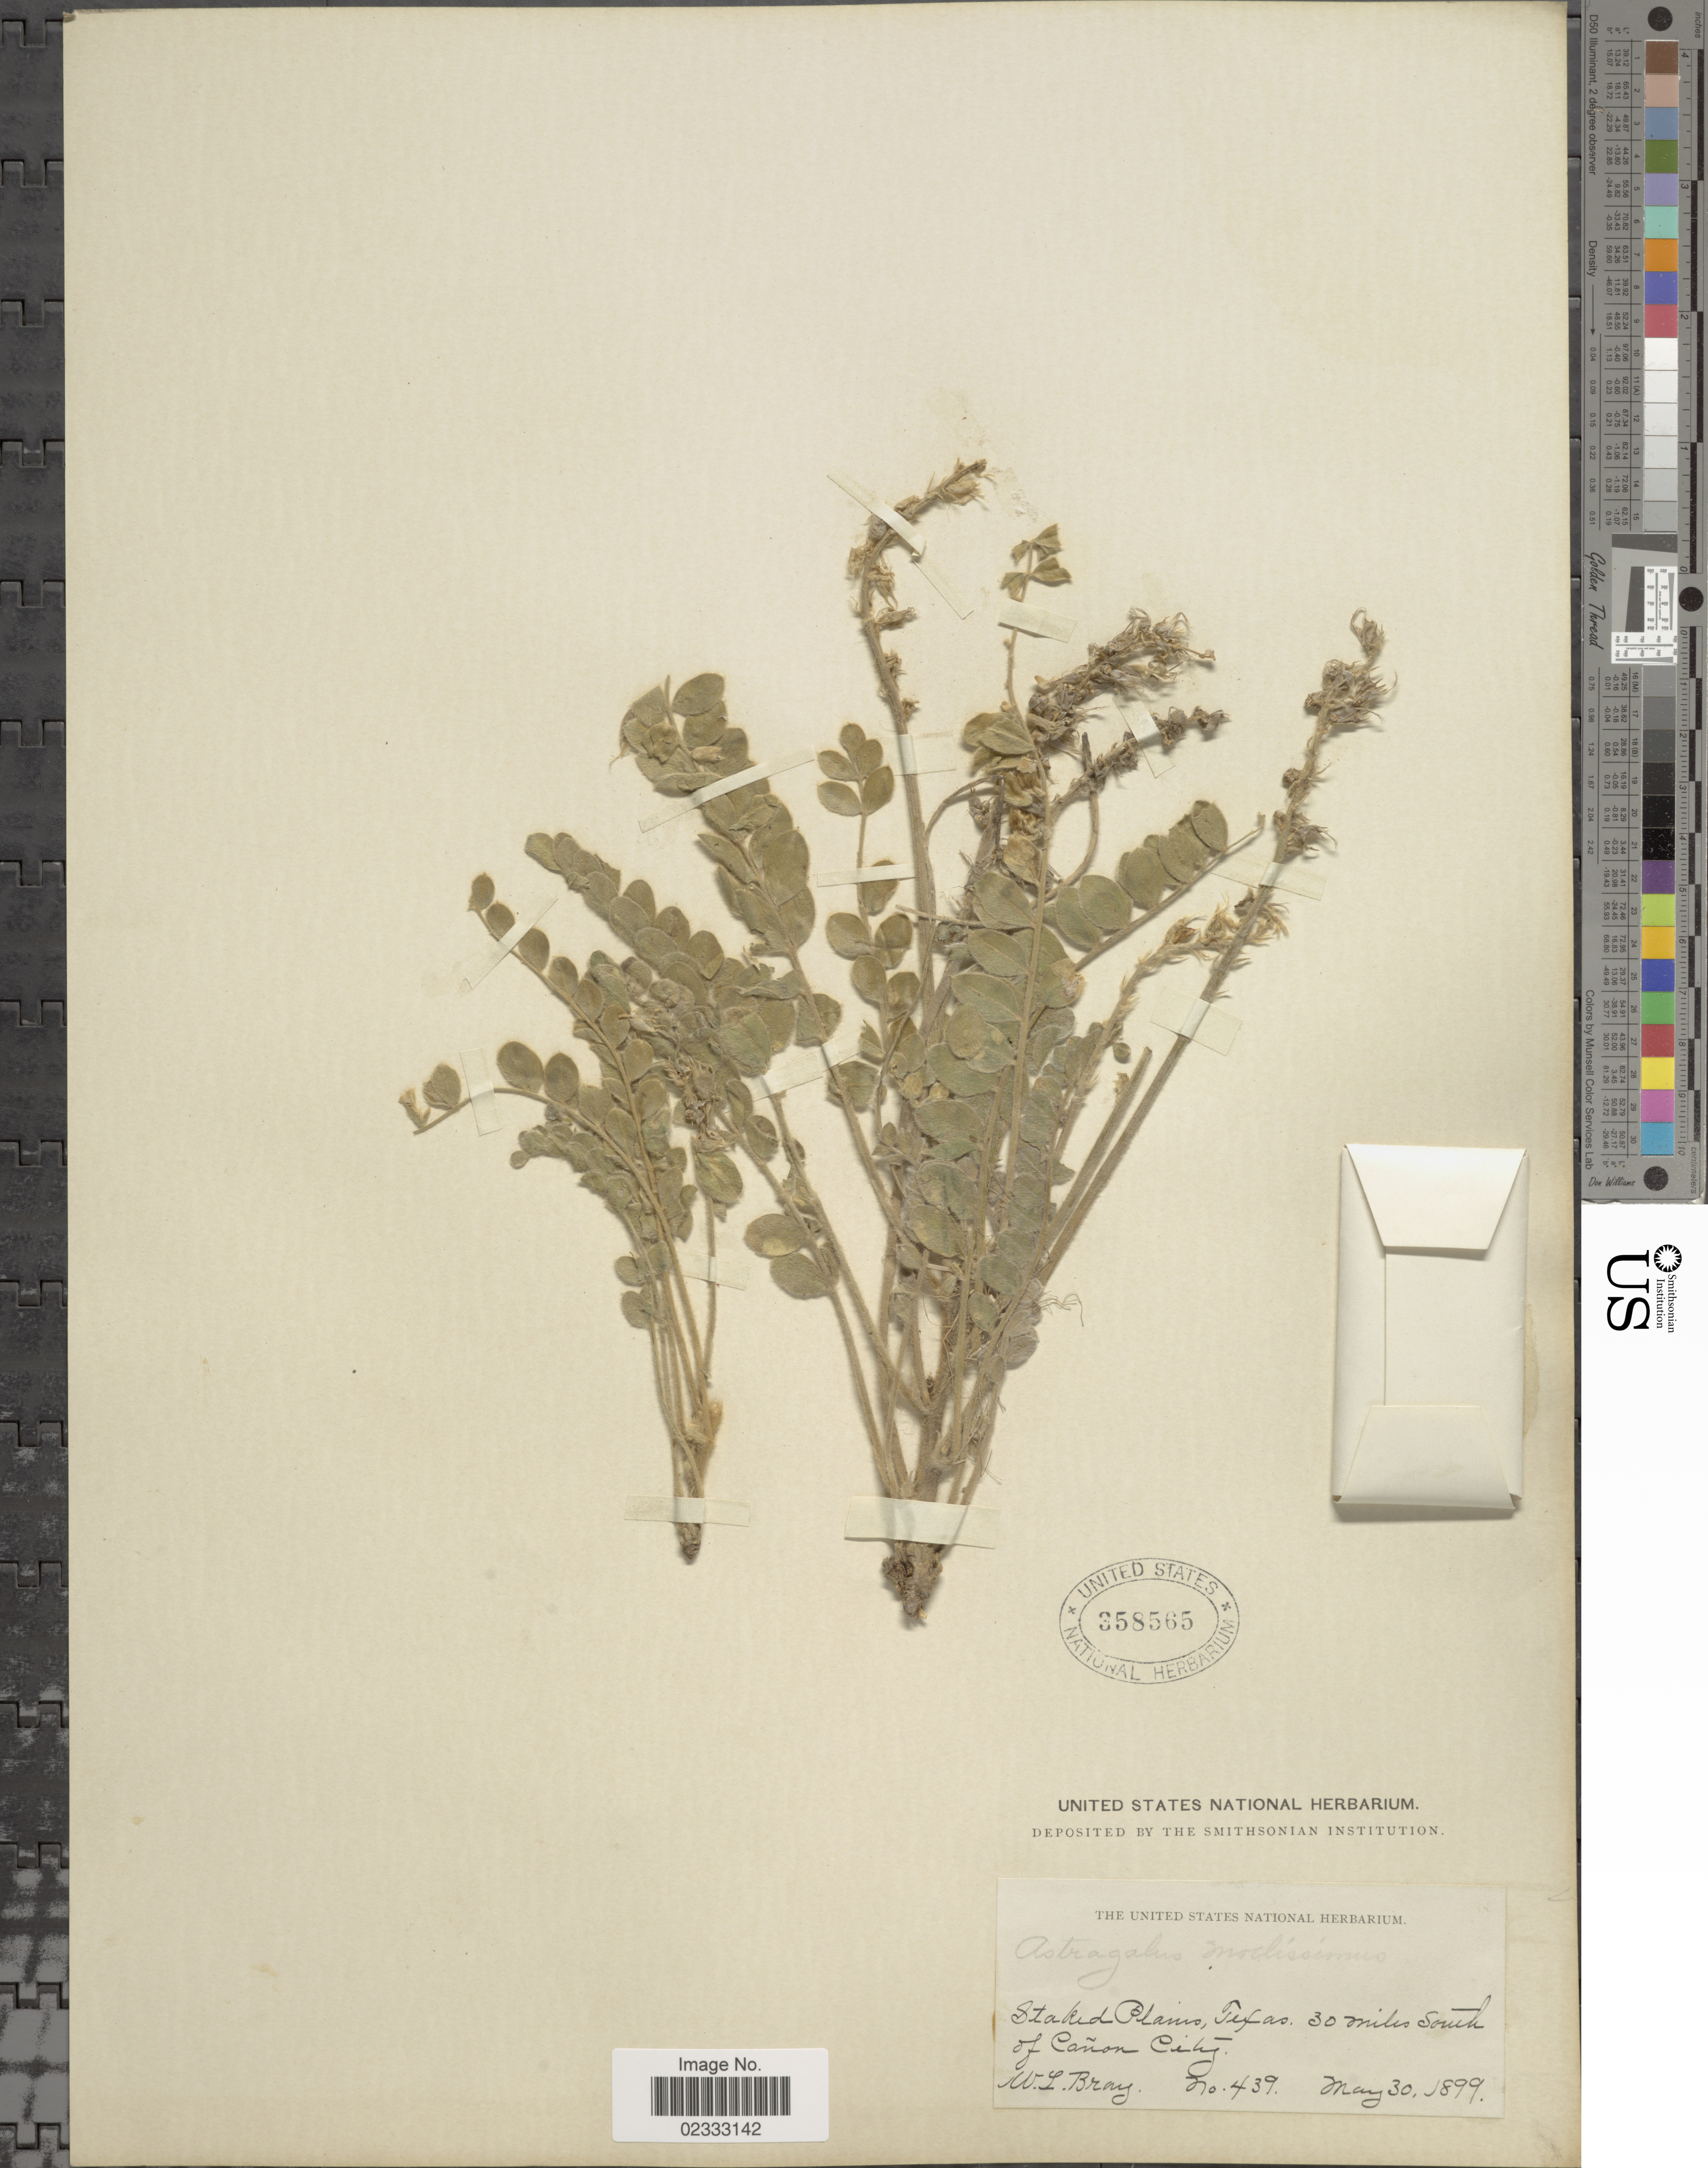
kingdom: Plantae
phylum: Tracheophyta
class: Magnoliopsida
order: Fabales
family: Fabaceae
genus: Astragalus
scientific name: Astragalus mollissimus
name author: Torr.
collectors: W. L. Bray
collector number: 439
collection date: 1899-05-30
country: United States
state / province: Texas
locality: Staked Plains, Texas. 30 miles South of Canon City.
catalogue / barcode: US 358565